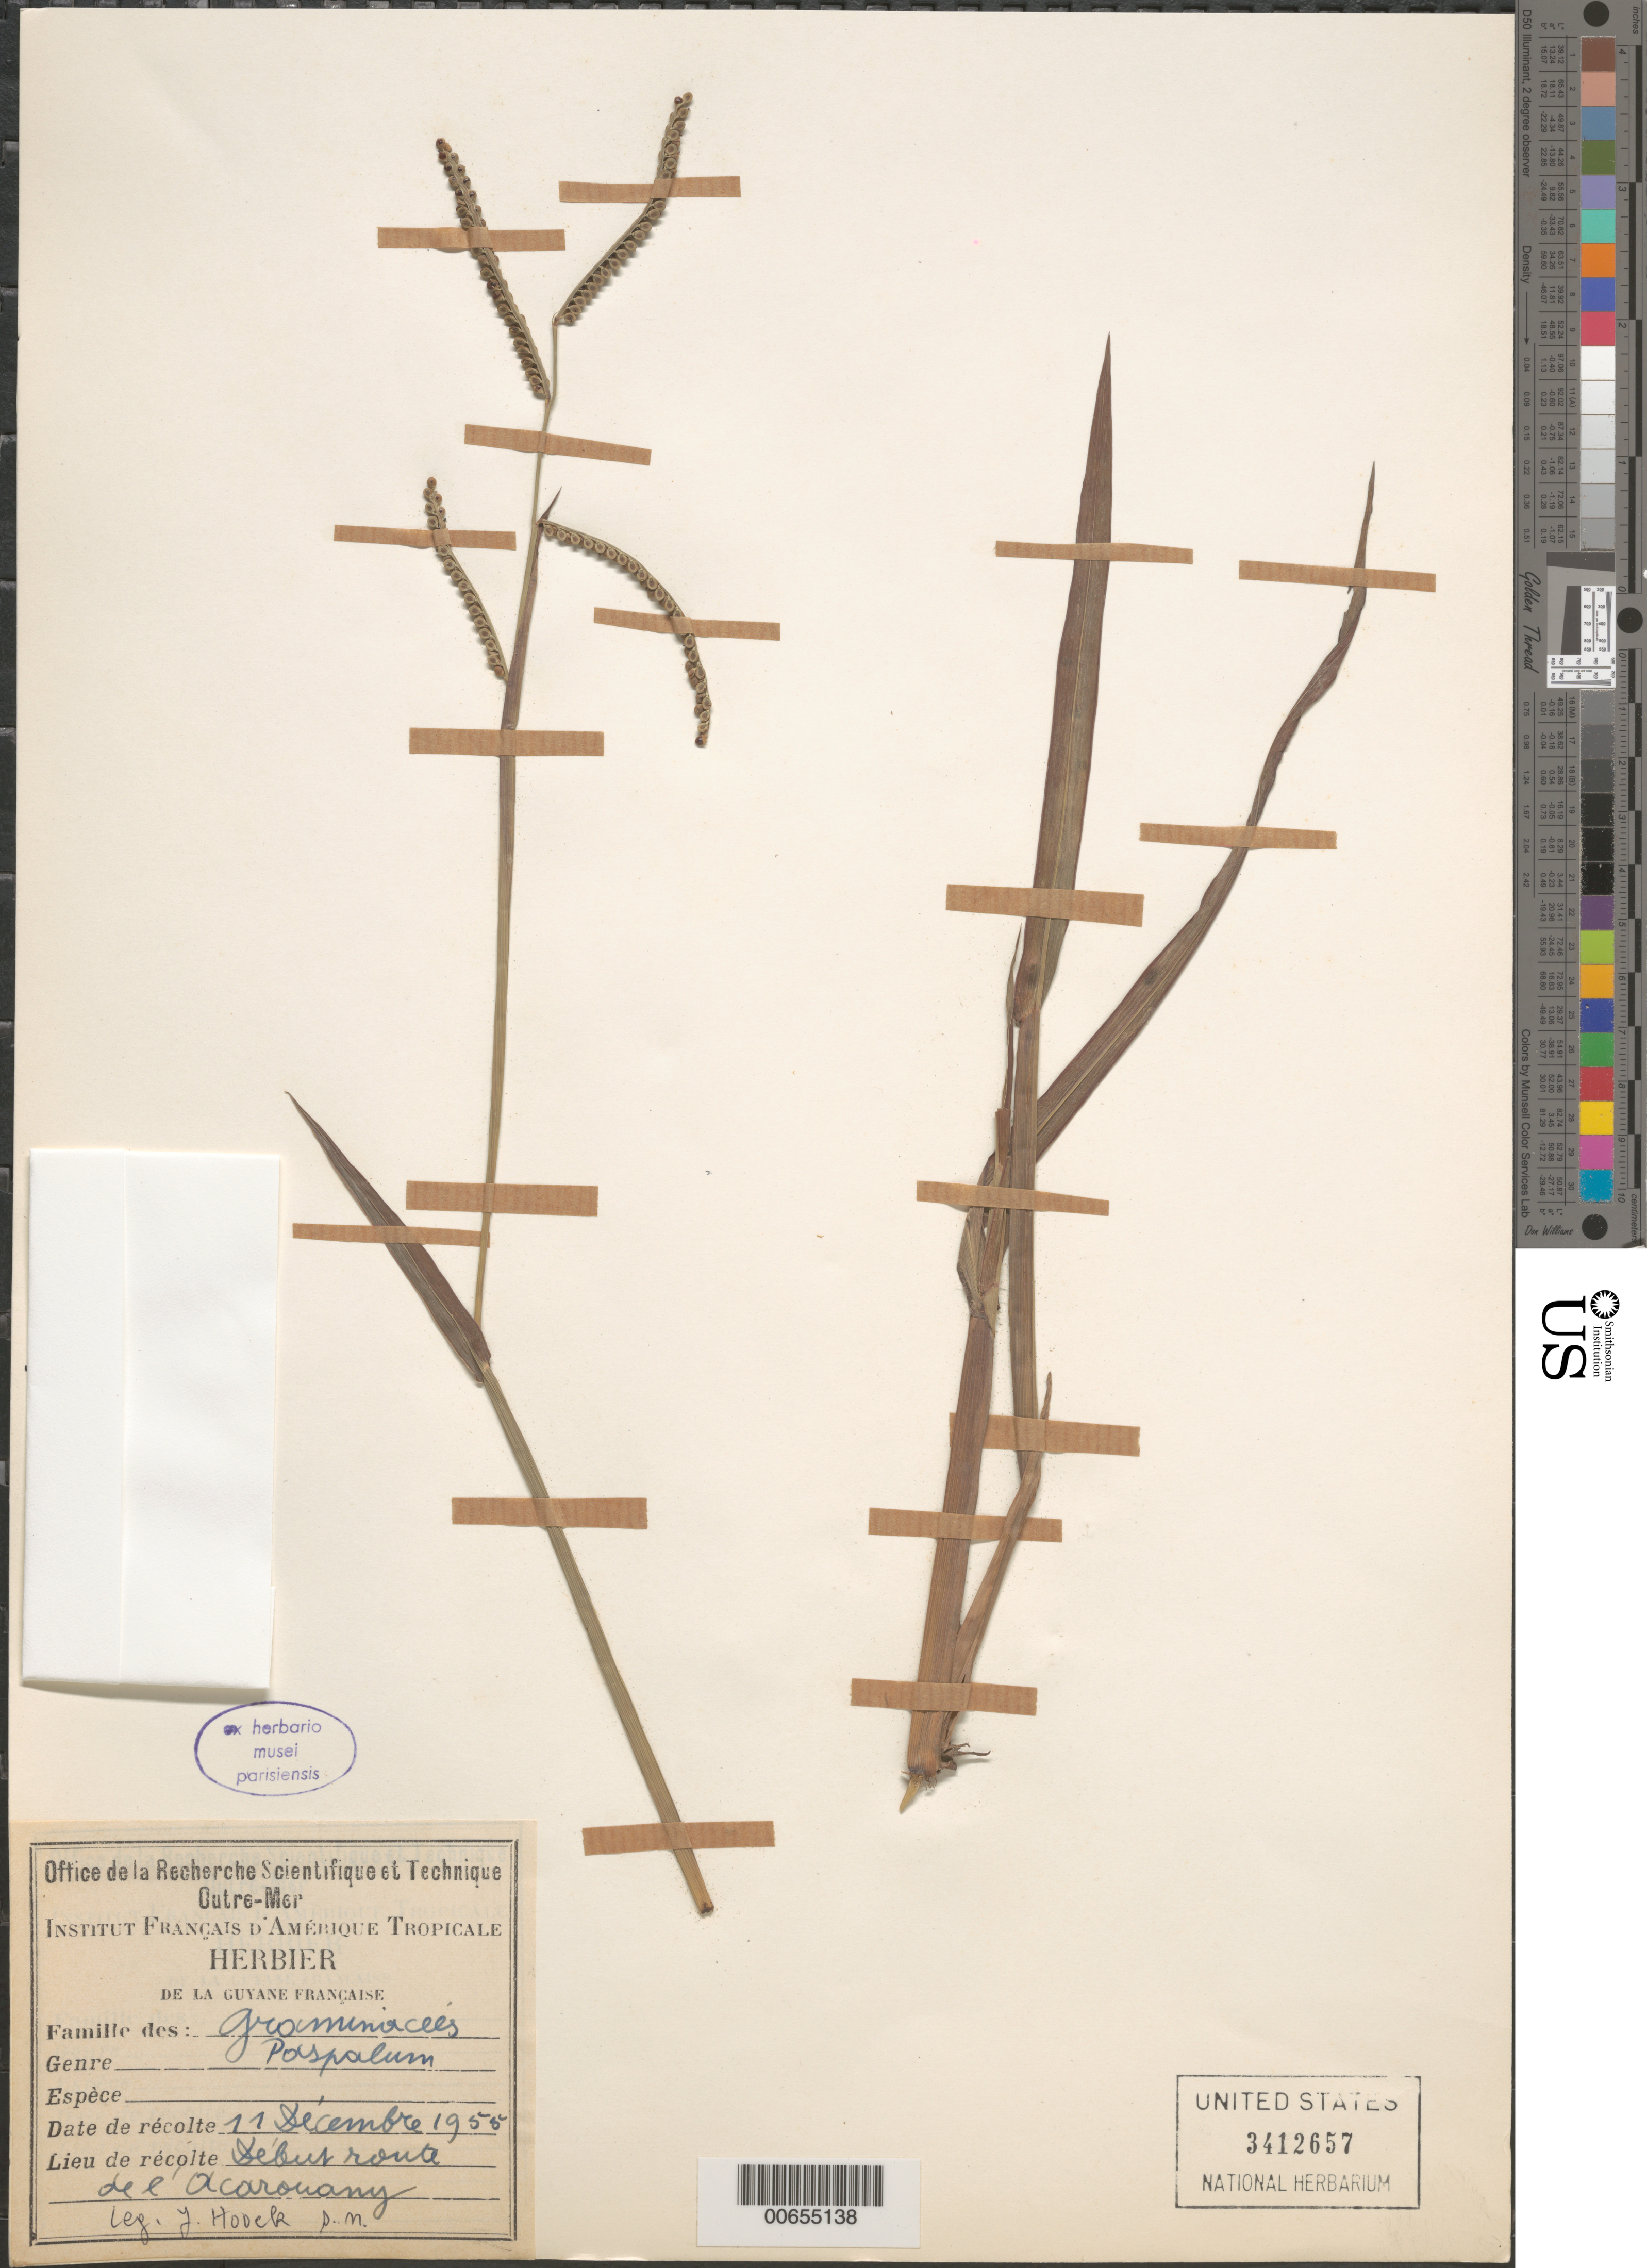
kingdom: Plantae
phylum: Tracheophyta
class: Liliopsida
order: Poales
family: Poaceae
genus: Paspalum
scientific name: Paspalum sp.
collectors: J. Hoock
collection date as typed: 11-Dec-55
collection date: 1955-12-11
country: French Guiana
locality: Route de l'Acarouany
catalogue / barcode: US 3412657